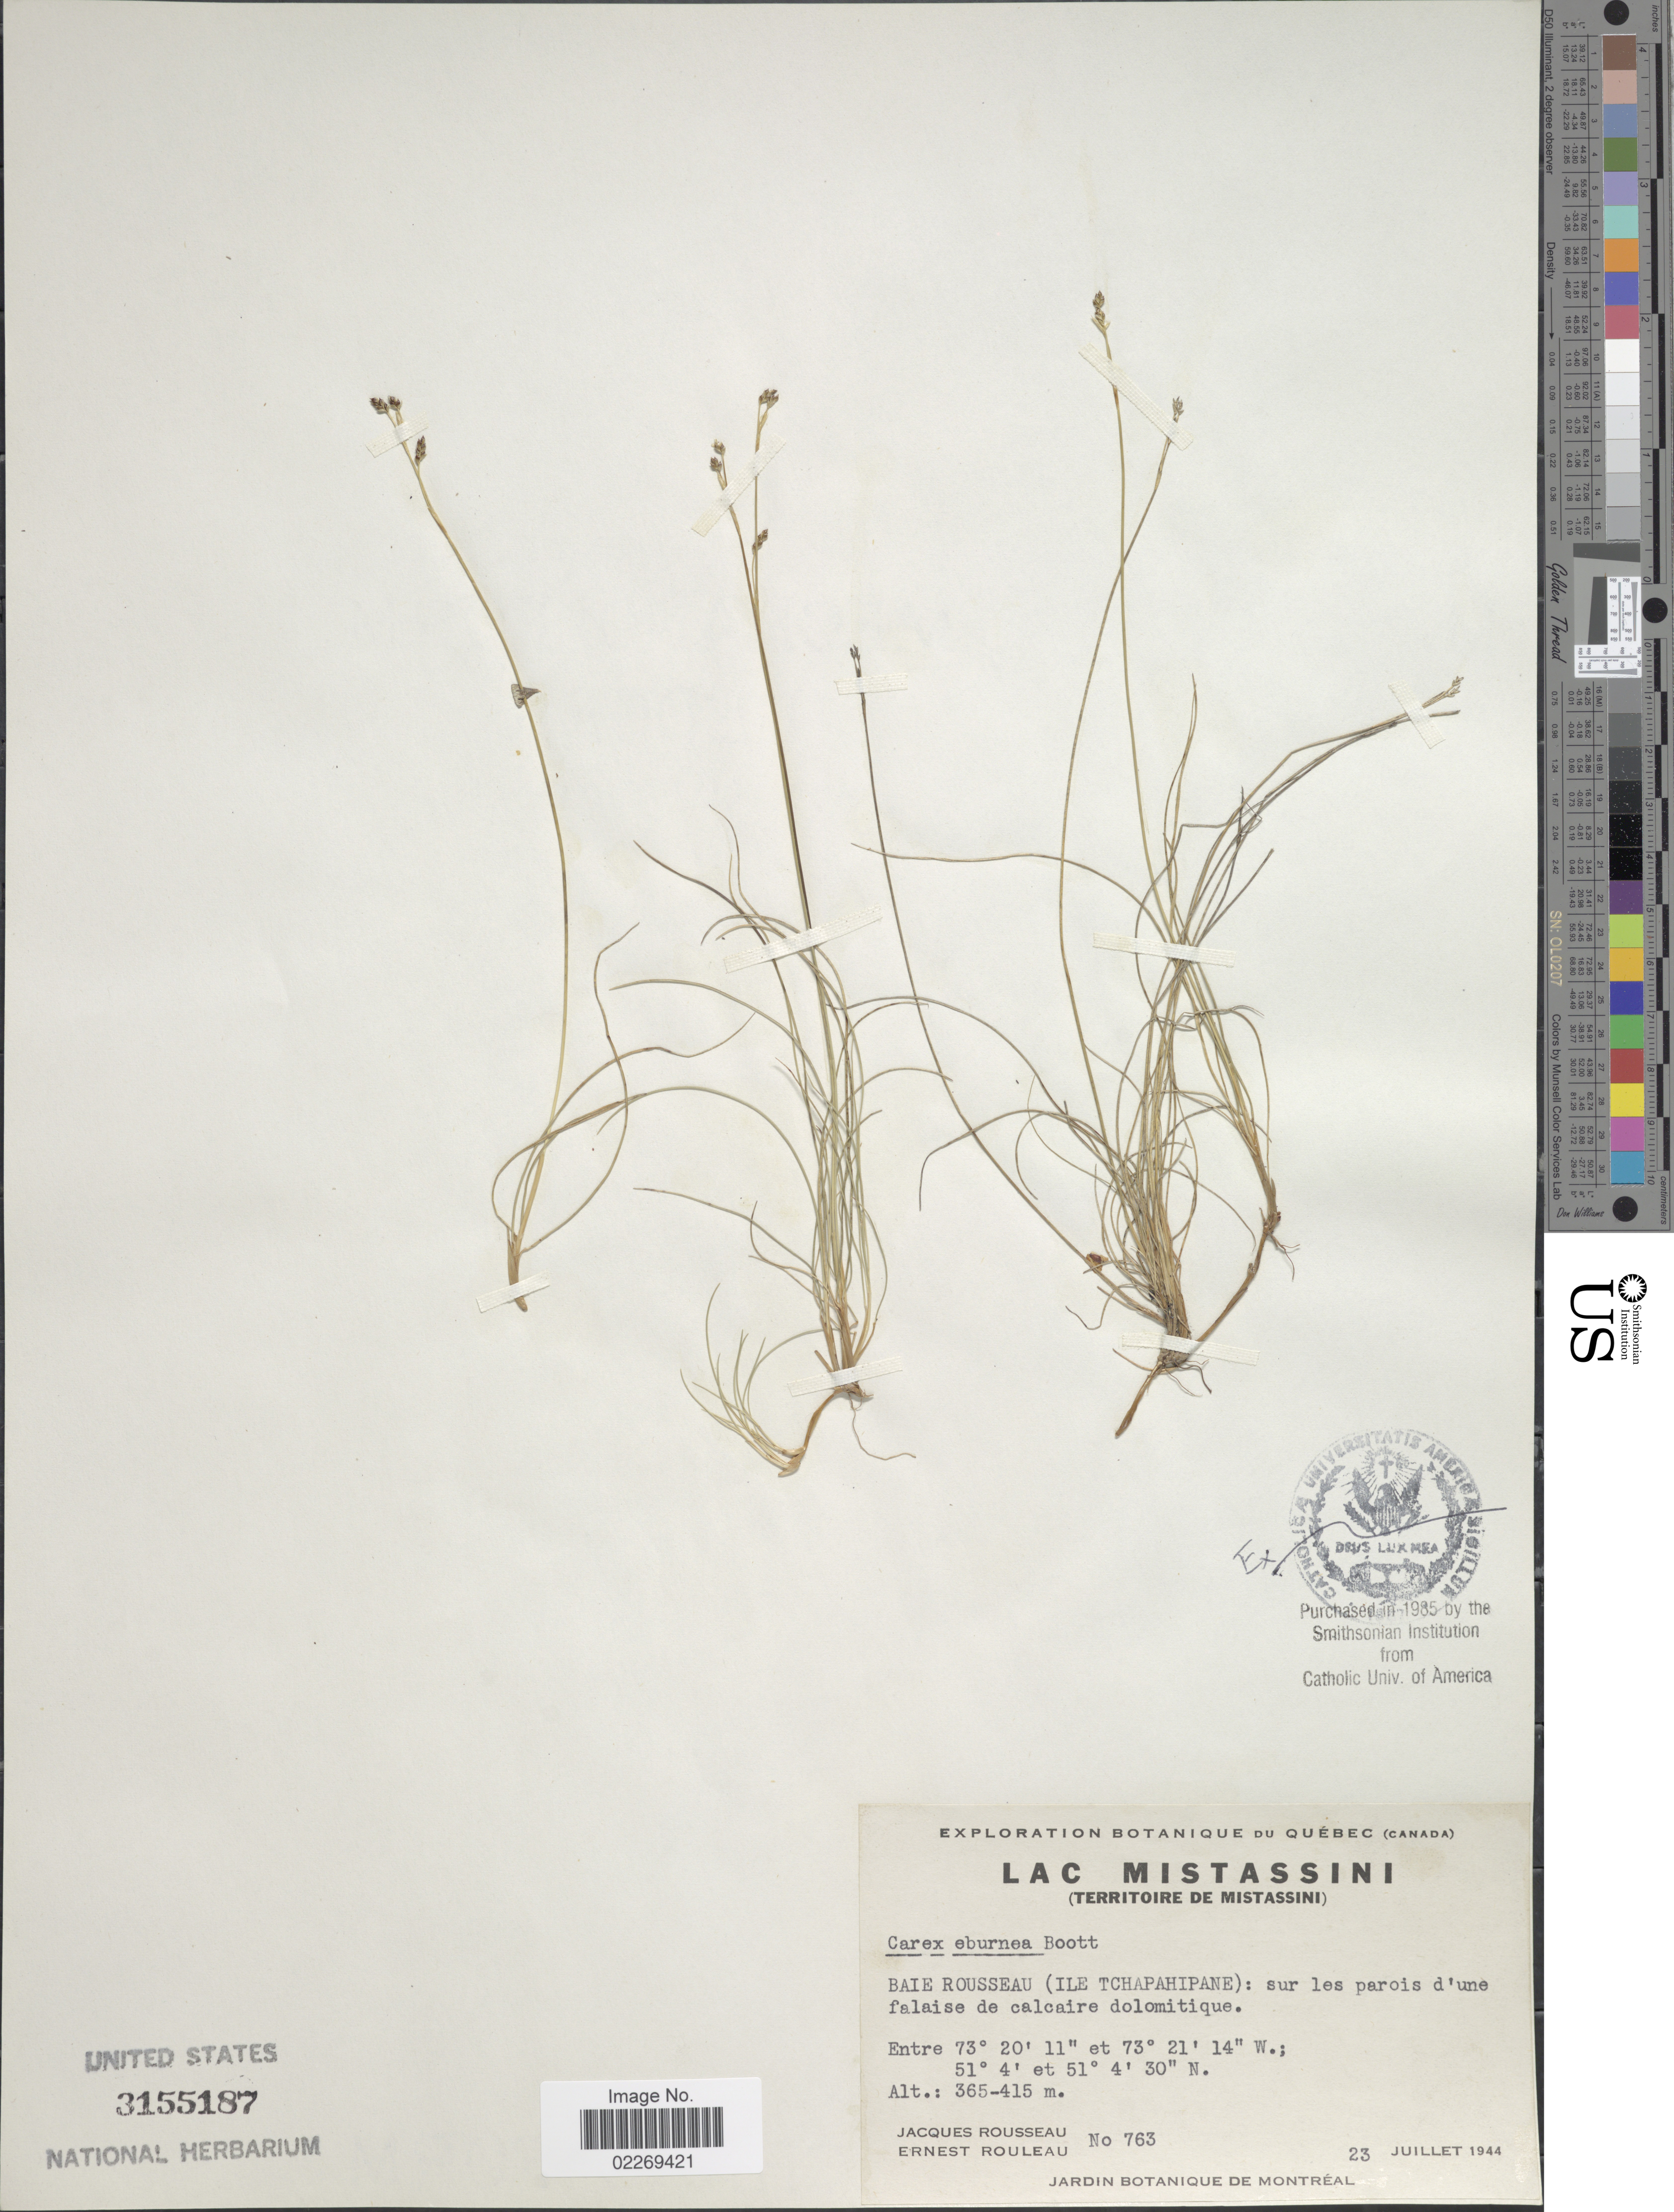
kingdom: Plantae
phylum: Tracheophyta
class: Liliopsida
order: Poales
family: Cyperaceae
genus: Carex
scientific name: Carex eburnea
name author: Boott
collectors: J. Rousseau & E. Rouleau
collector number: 763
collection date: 1944-07-23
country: Canada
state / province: Quebec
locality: Lac Mistassini. Baie Rousseau (Ile Tchapahipane): sur les parois d'une falaise de calcaire dolomitique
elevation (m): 365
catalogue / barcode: US 3155187